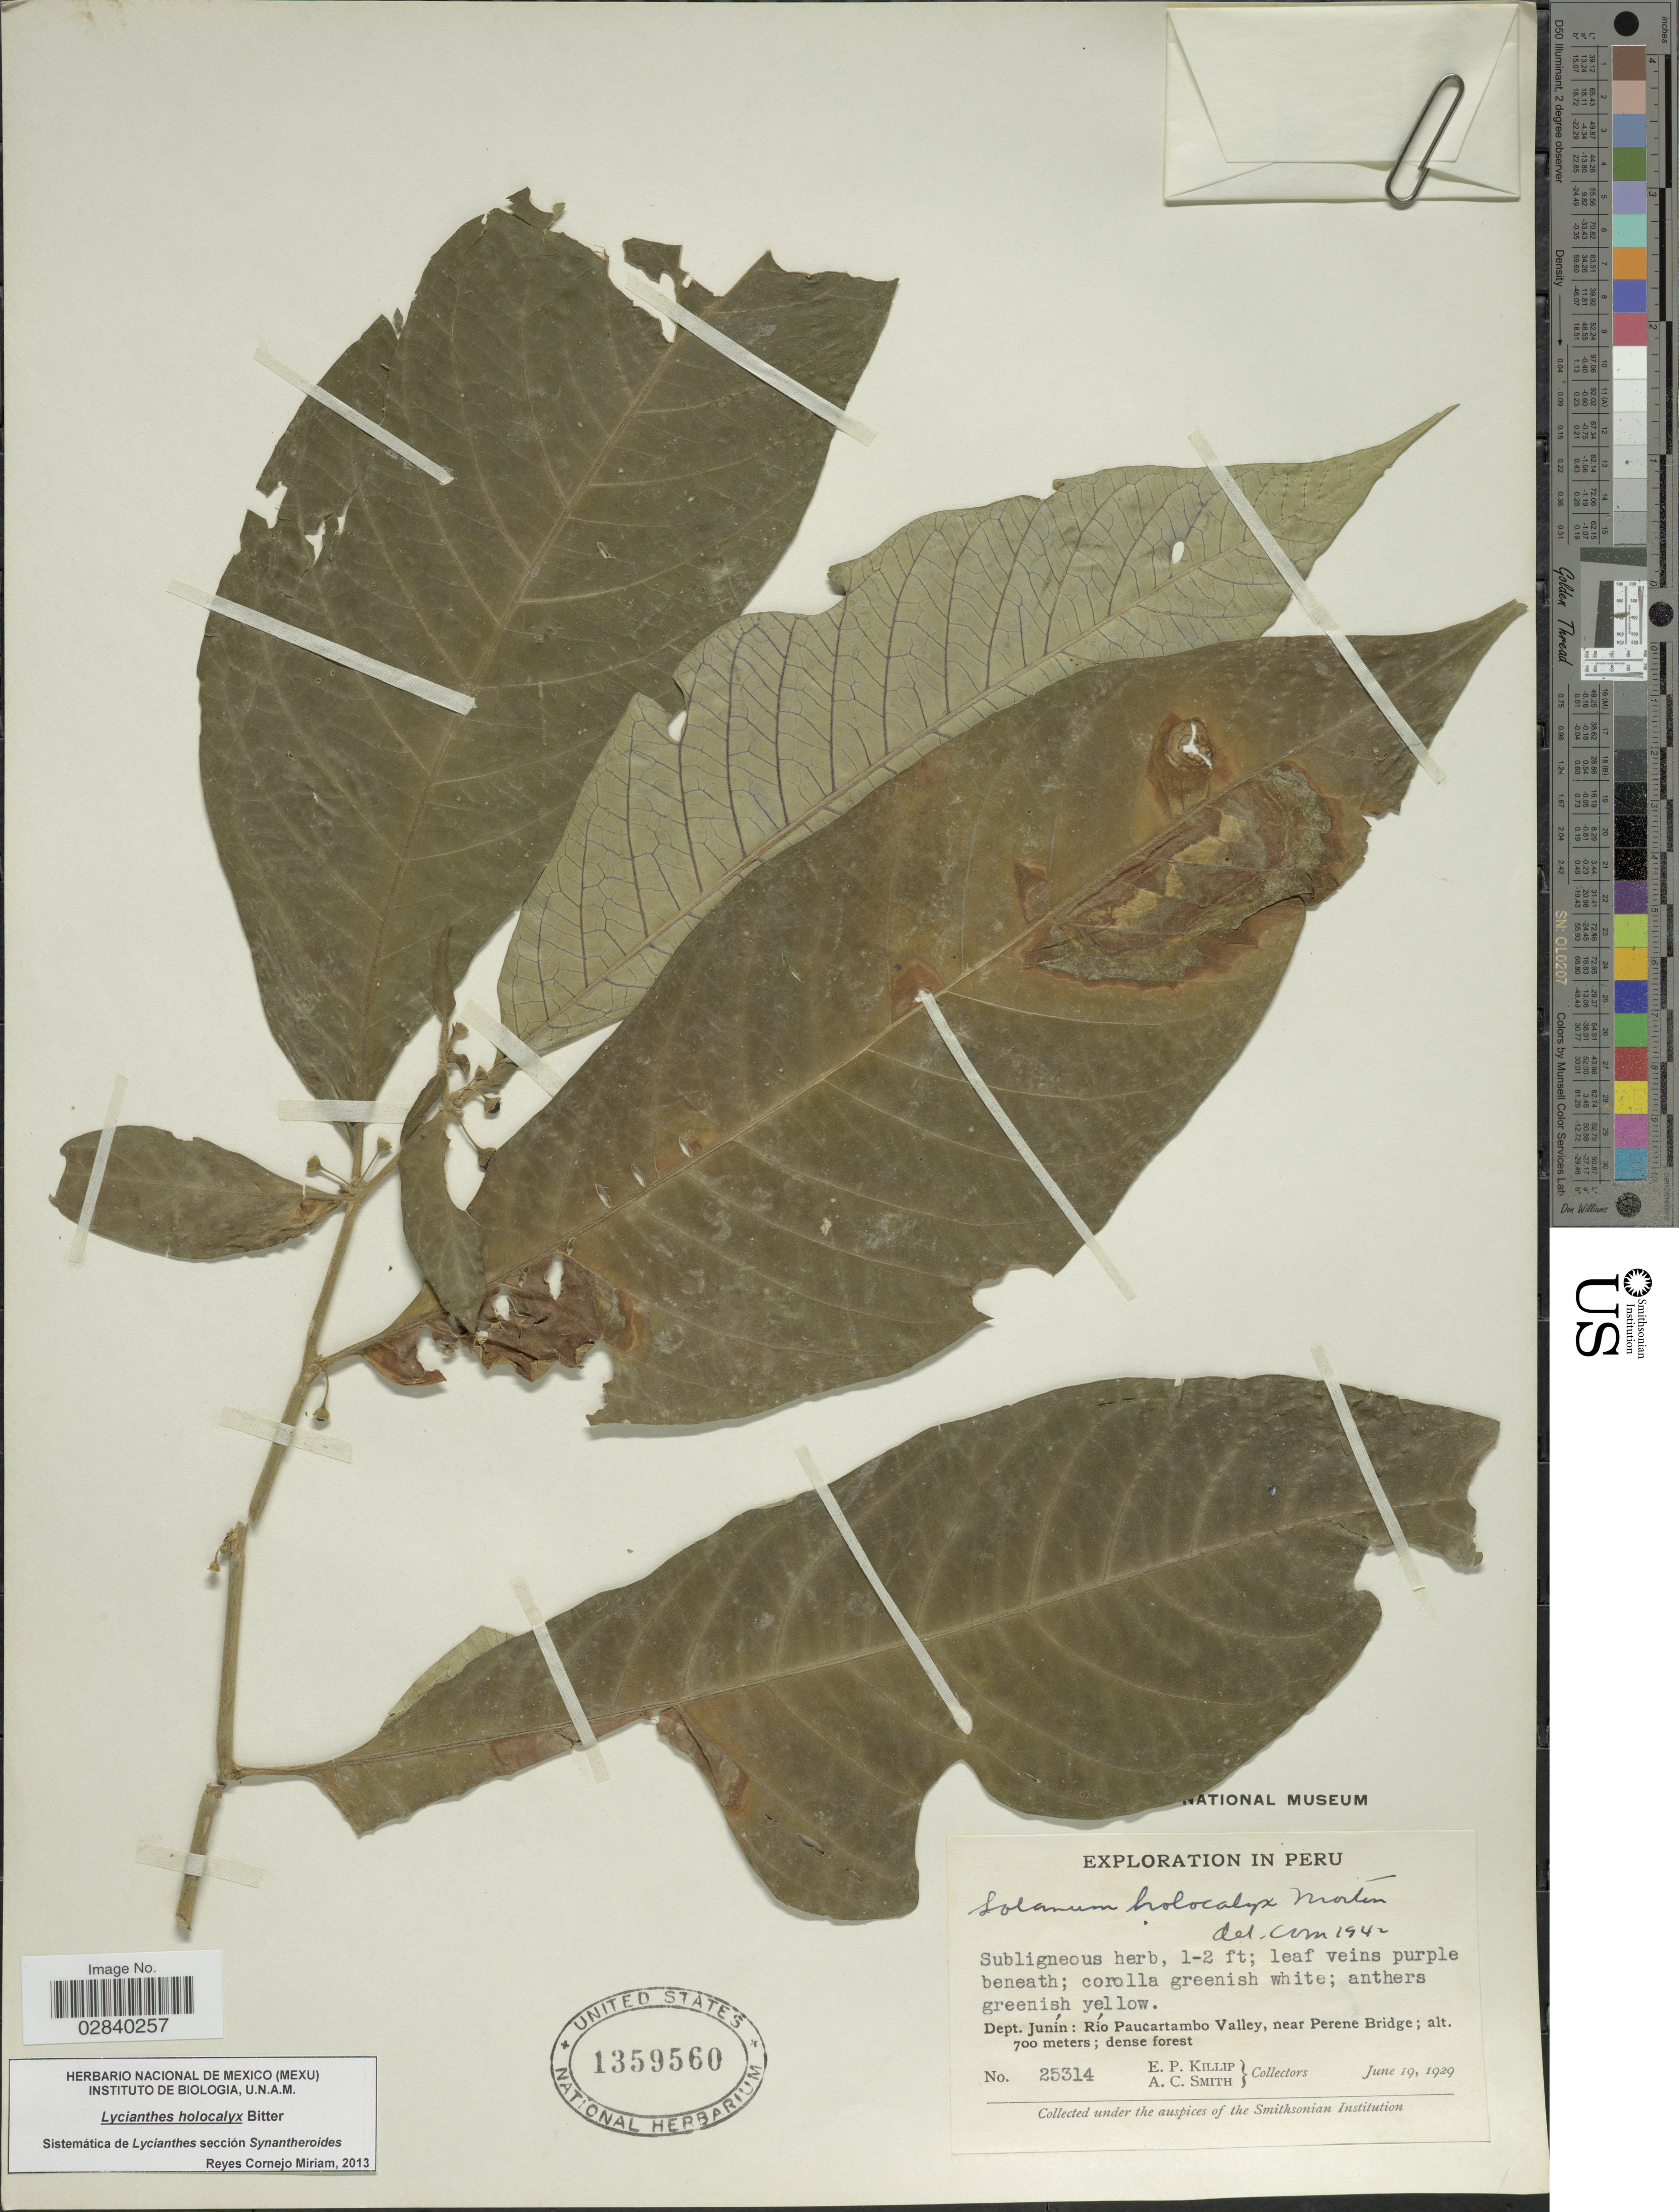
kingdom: Plantae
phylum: Tracheophyta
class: Magnoliopsida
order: Solanales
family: Solanaceae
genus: Lycianthes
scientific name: Lycianthes holocalyx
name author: Bitter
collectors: E. P. Killip & A. C. Smith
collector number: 25314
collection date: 1929-06-19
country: Peru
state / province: Junín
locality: Dept. Junín: Río Paucartambo Valley, near Perene Bridge.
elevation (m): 700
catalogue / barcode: US 1359560